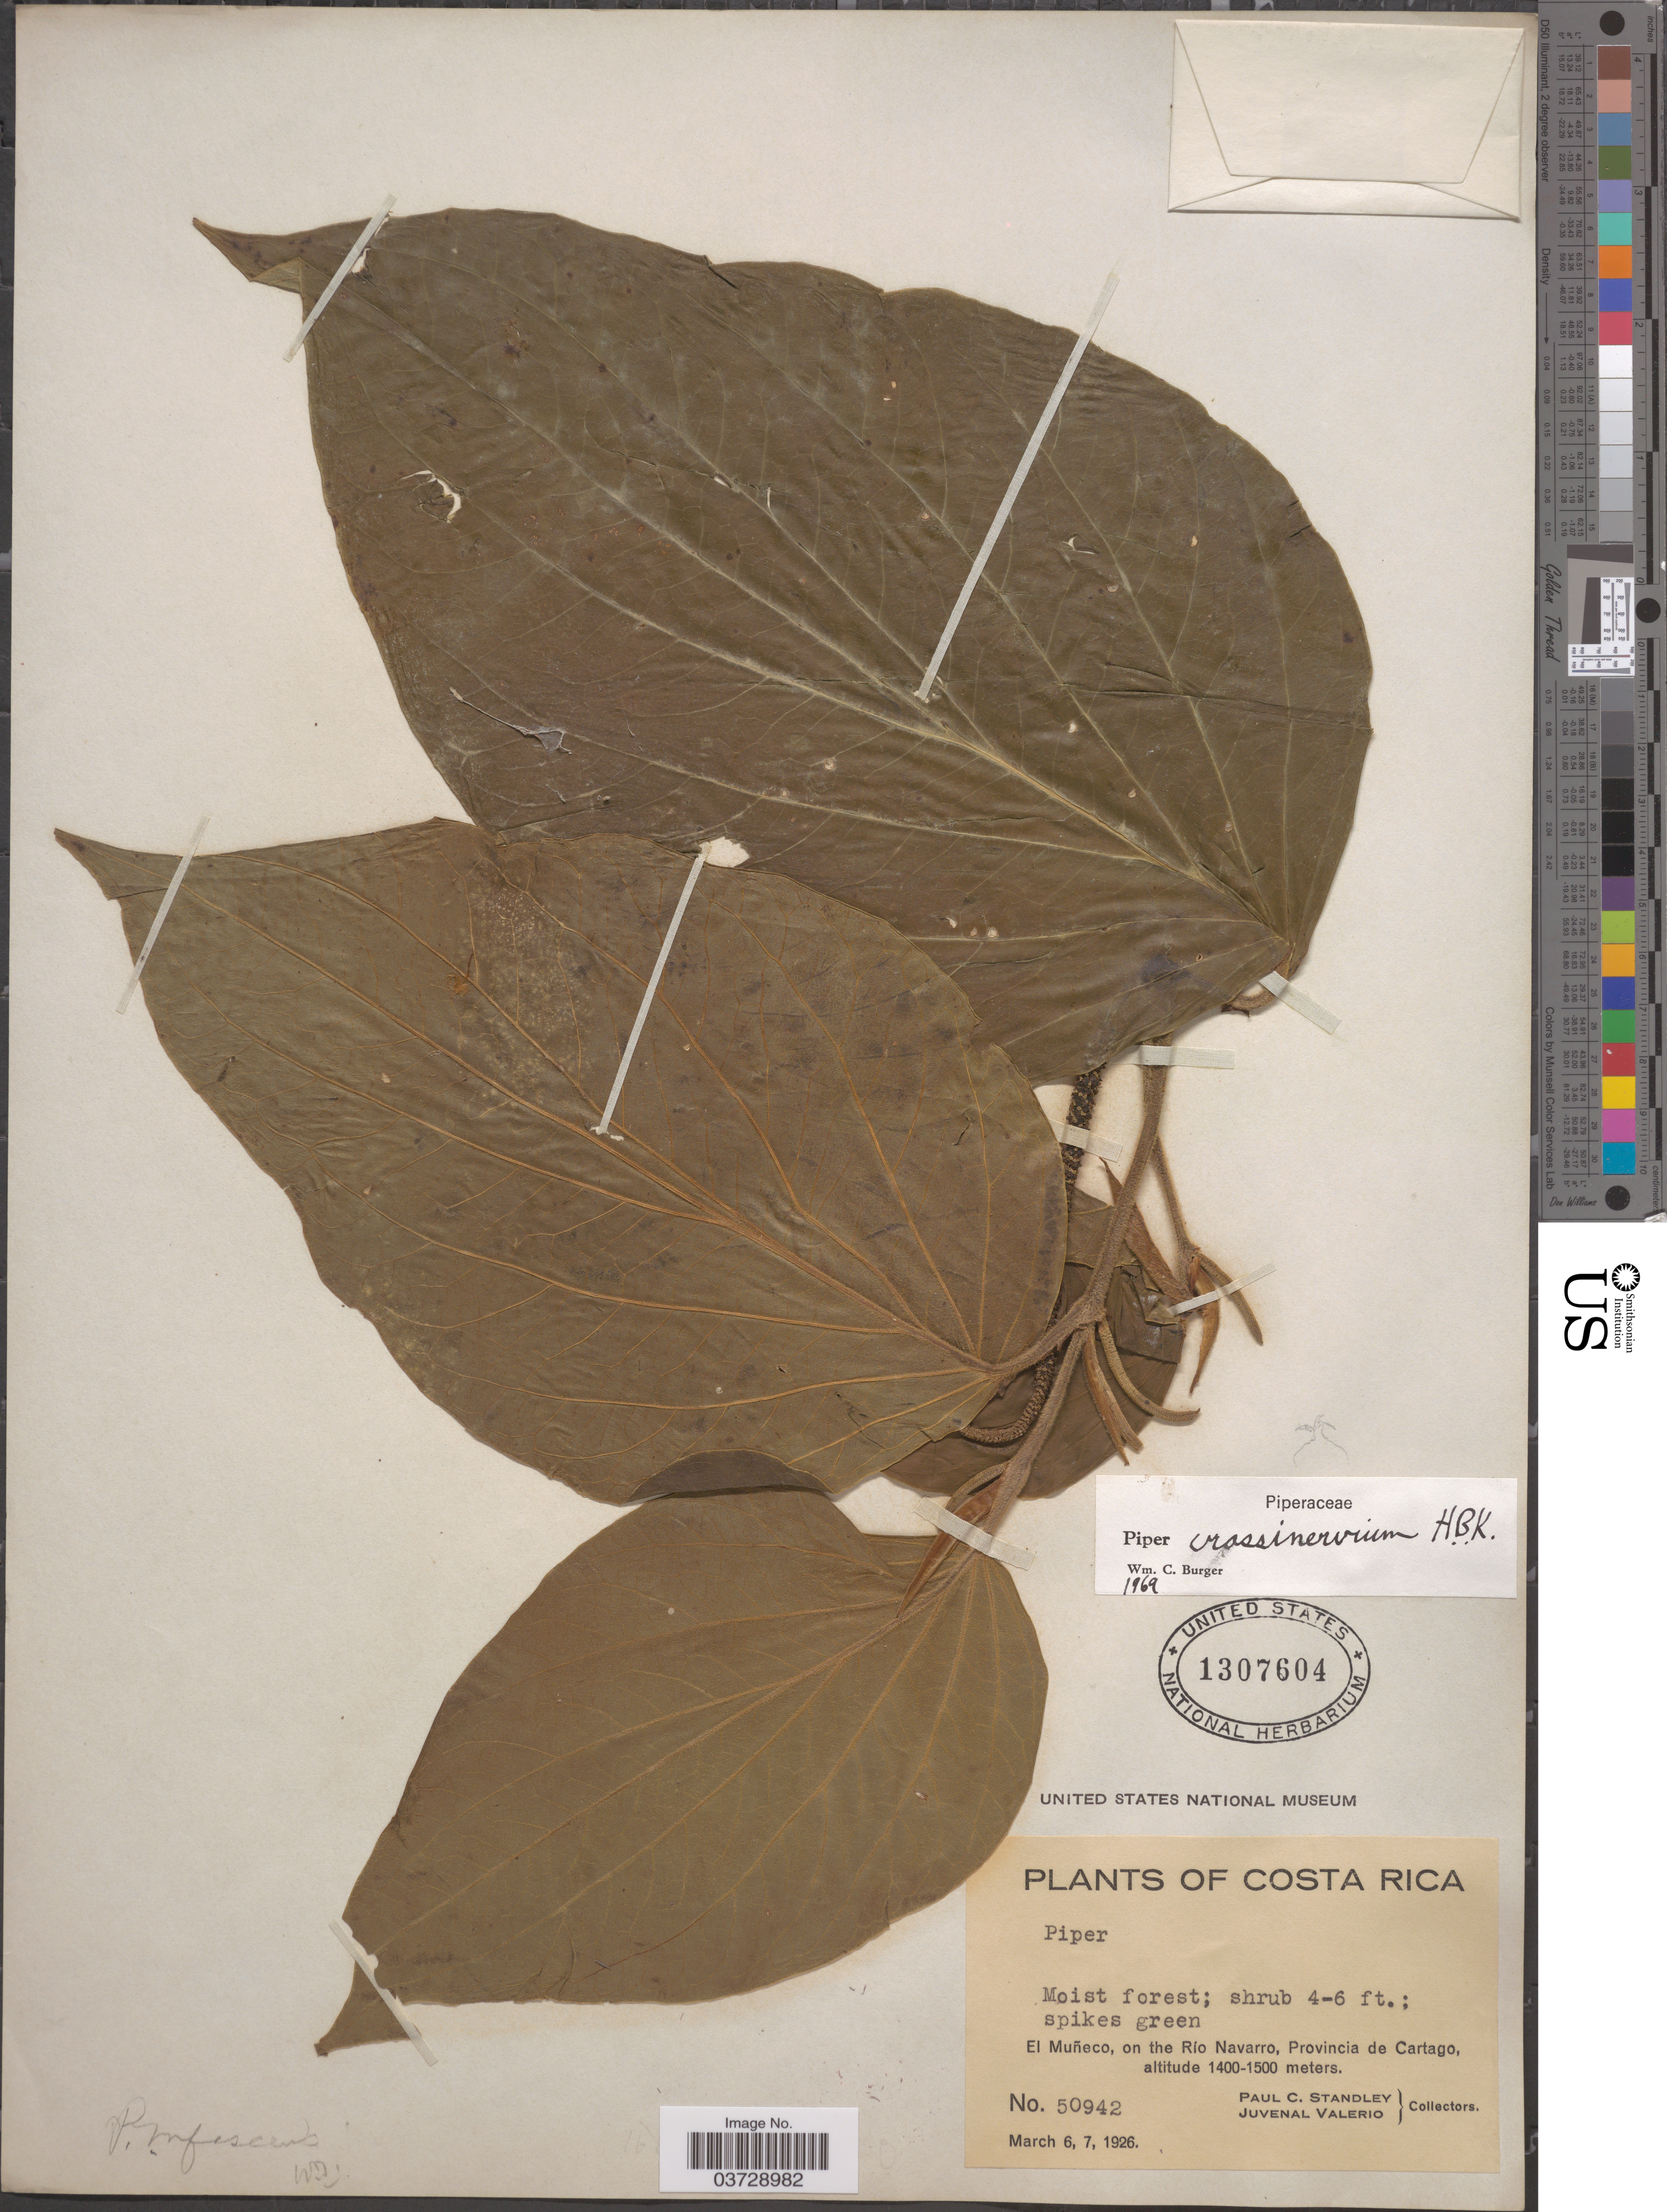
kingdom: Plantae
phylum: Tracheophyta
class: Magnoliopsida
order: Piperales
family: Piperaceae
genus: Piper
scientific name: Piper crassinervium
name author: Kunth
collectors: P. C. Standley & J. Valerio R.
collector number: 50942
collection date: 1926-03-06/1926-03-07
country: Costa Rica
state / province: Cartago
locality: El Muñeco, on the Río Navarro.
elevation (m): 1400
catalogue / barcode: US 1307604